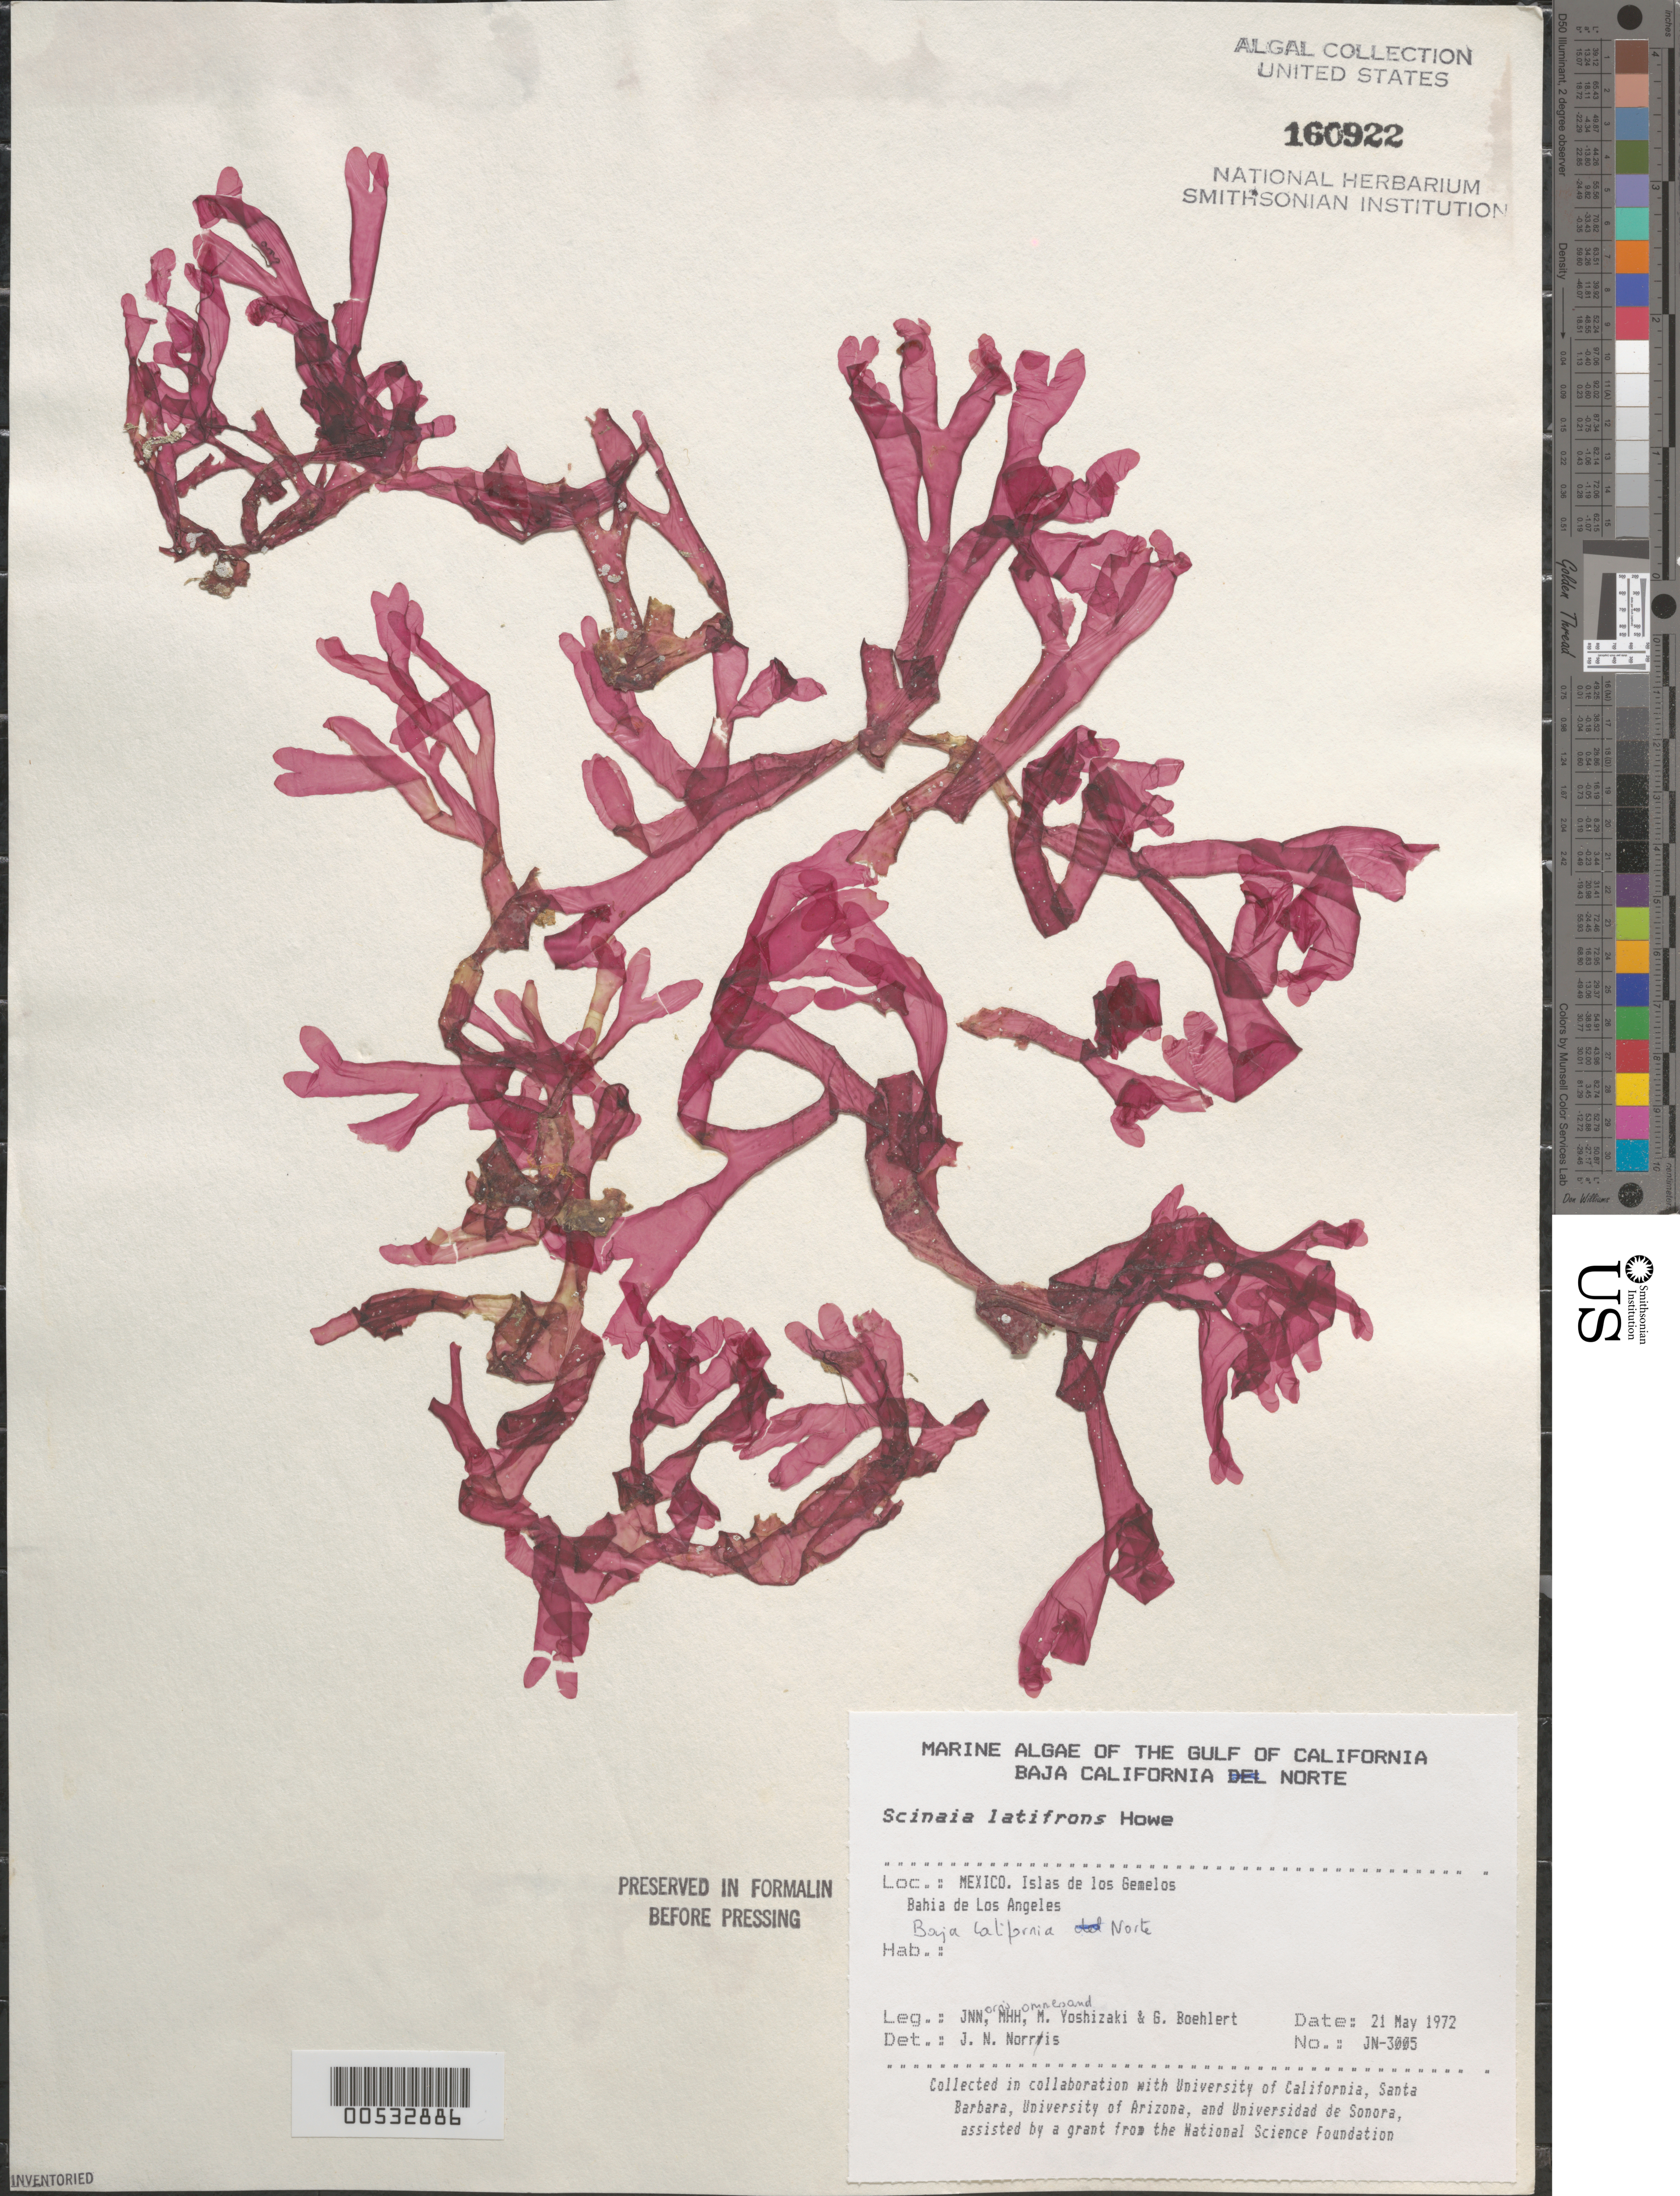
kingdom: Plantae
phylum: Rhodophyta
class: Florideophyceae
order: Nemaliales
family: Scinaiaceae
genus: Scinaia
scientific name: Scinaia latifrons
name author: M. Howe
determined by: Norris, James N.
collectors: J. N. Norris, M. H. Hommersand, M. Yoshizaki & G. Boehlert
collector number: JN-3005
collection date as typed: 21 May 1972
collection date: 1972-05-21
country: Mexico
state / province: Baja California Norte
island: Isla de Los Gemelitos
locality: Bahia de los Angeles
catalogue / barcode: US 160922